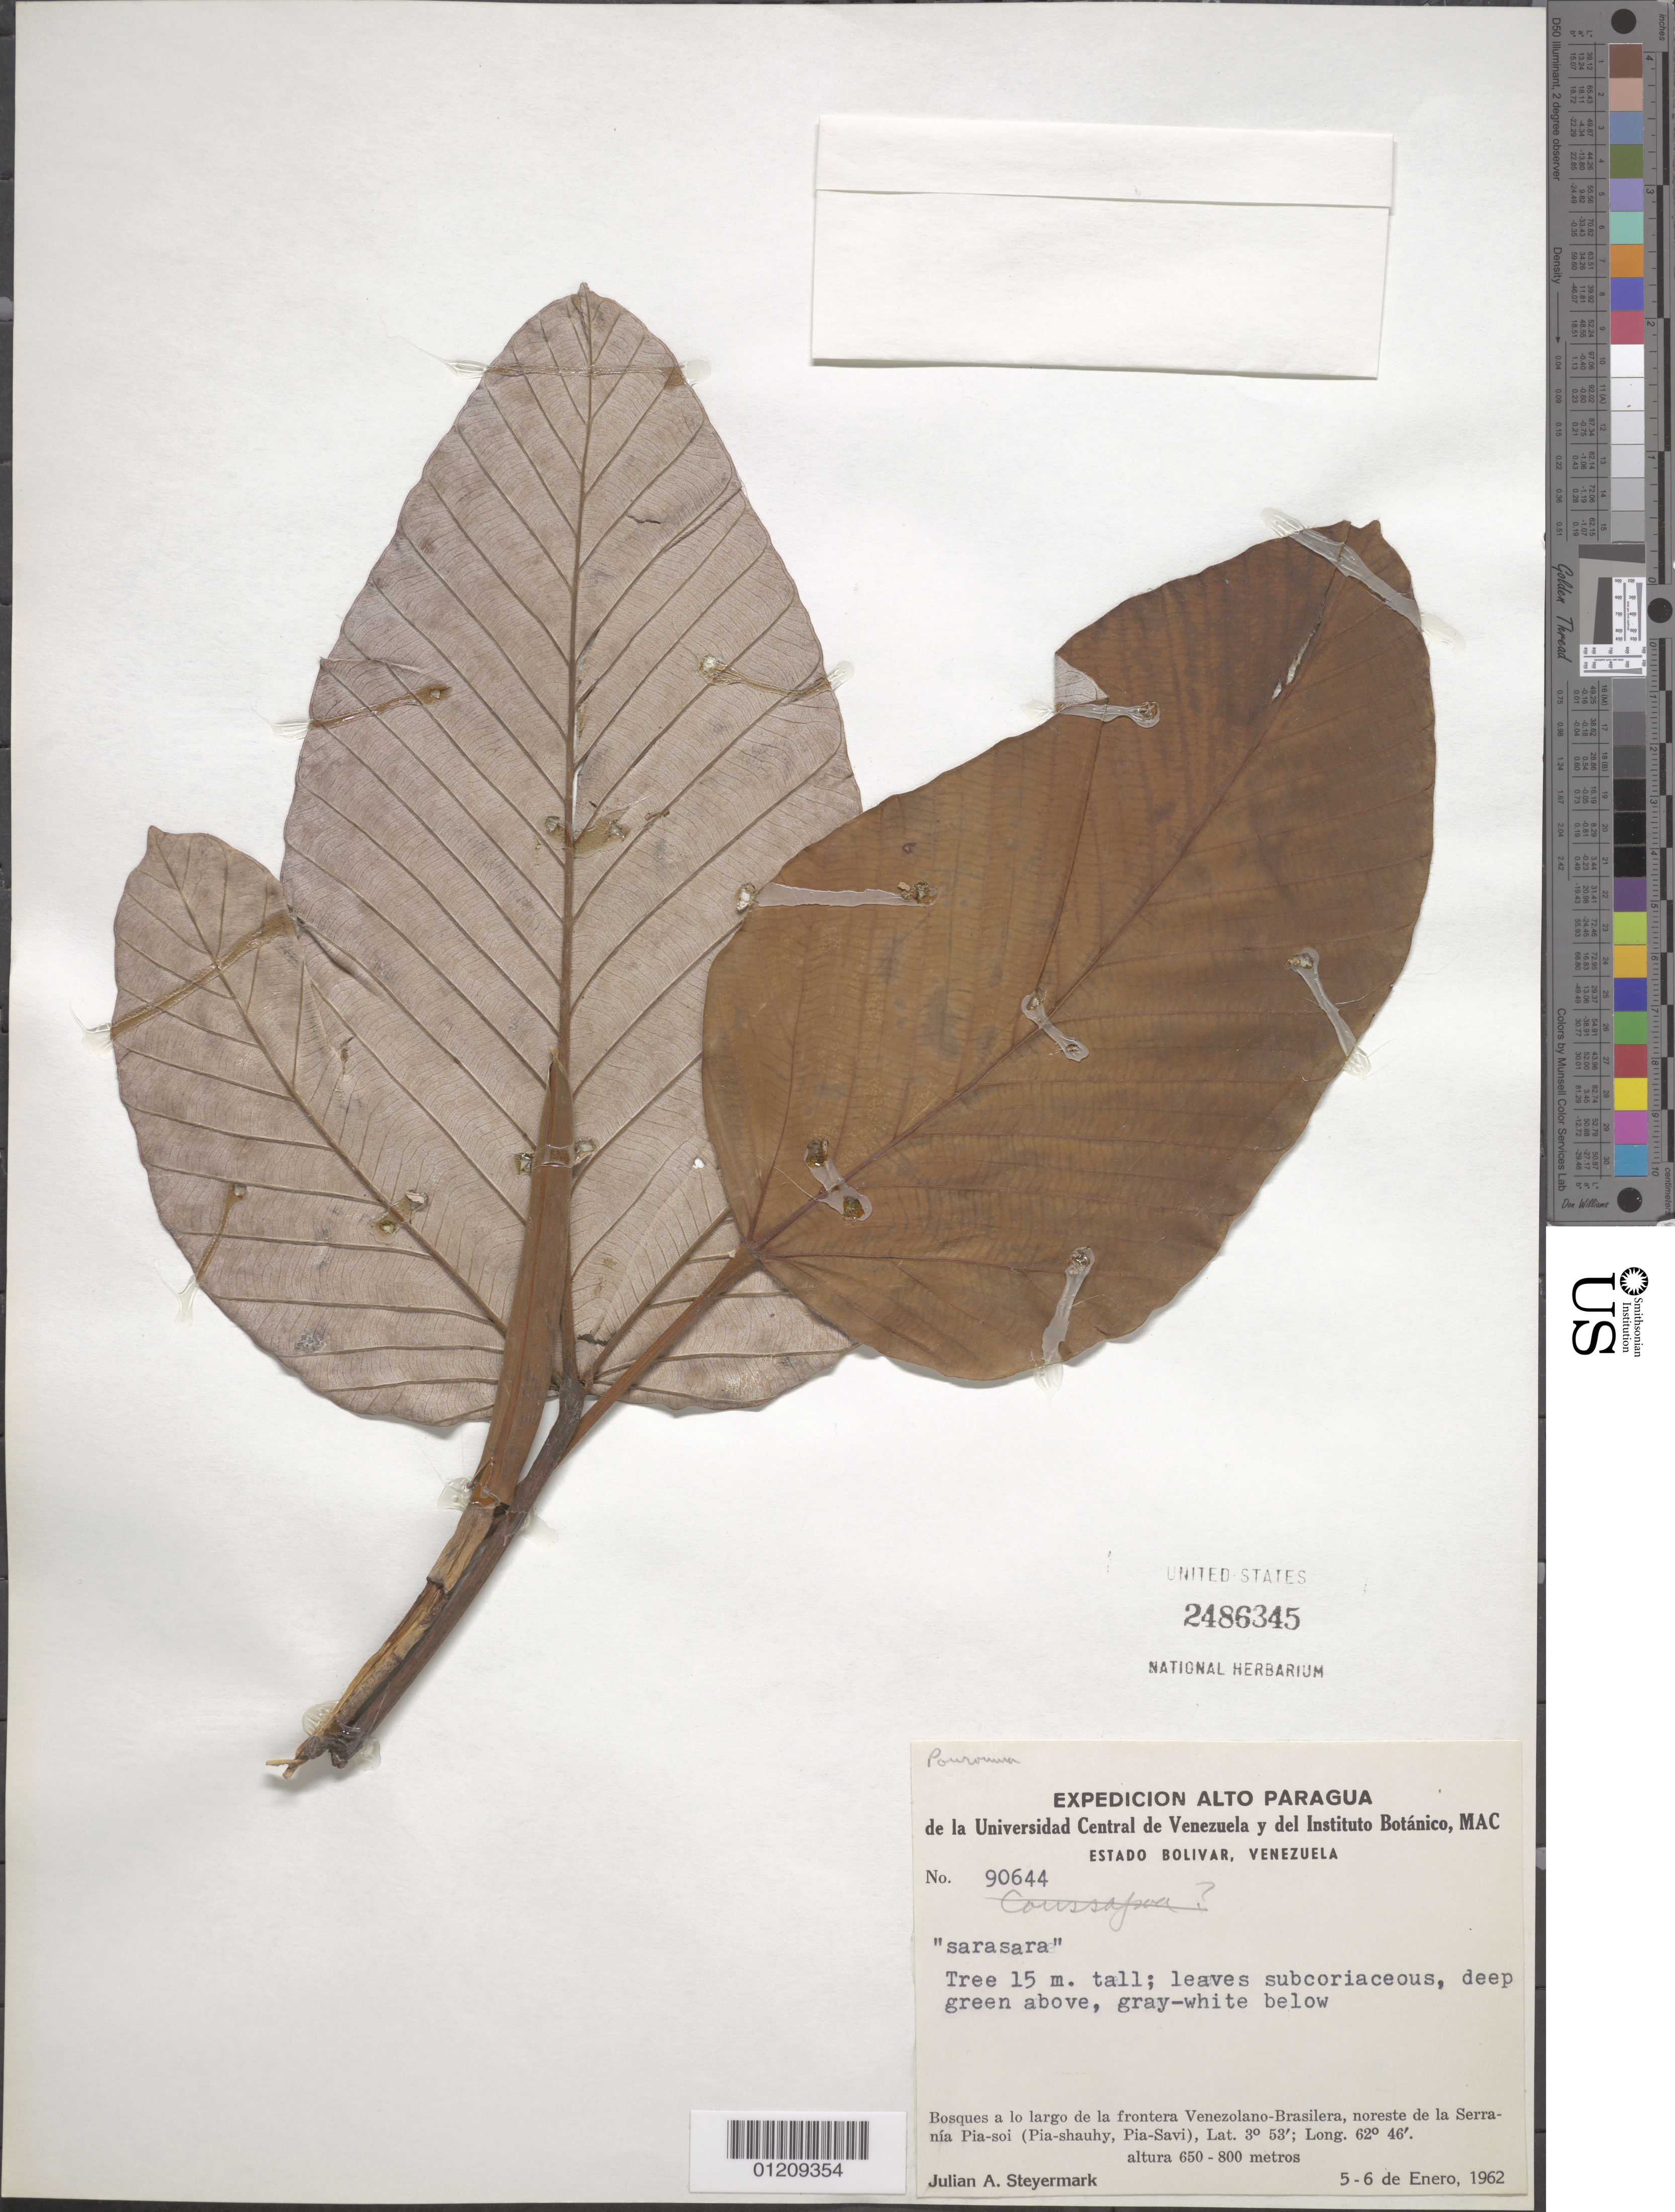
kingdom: Plantae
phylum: Tracheophyta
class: Magnoliopsida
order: Rosales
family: Urticaceae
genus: Pourouma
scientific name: Pourouma sp.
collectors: J. Steyermark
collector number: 90644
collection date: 1962-01-05/1962-01-06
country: Venezuela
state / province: Bolívar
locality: A lo largo de la frontera Venezolano-Brasilera, noreste de la Serrania Pia-Soi (Pia-shauhy, Pia-Savi)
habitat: Bosques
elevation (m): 650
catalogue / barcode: US 2486345